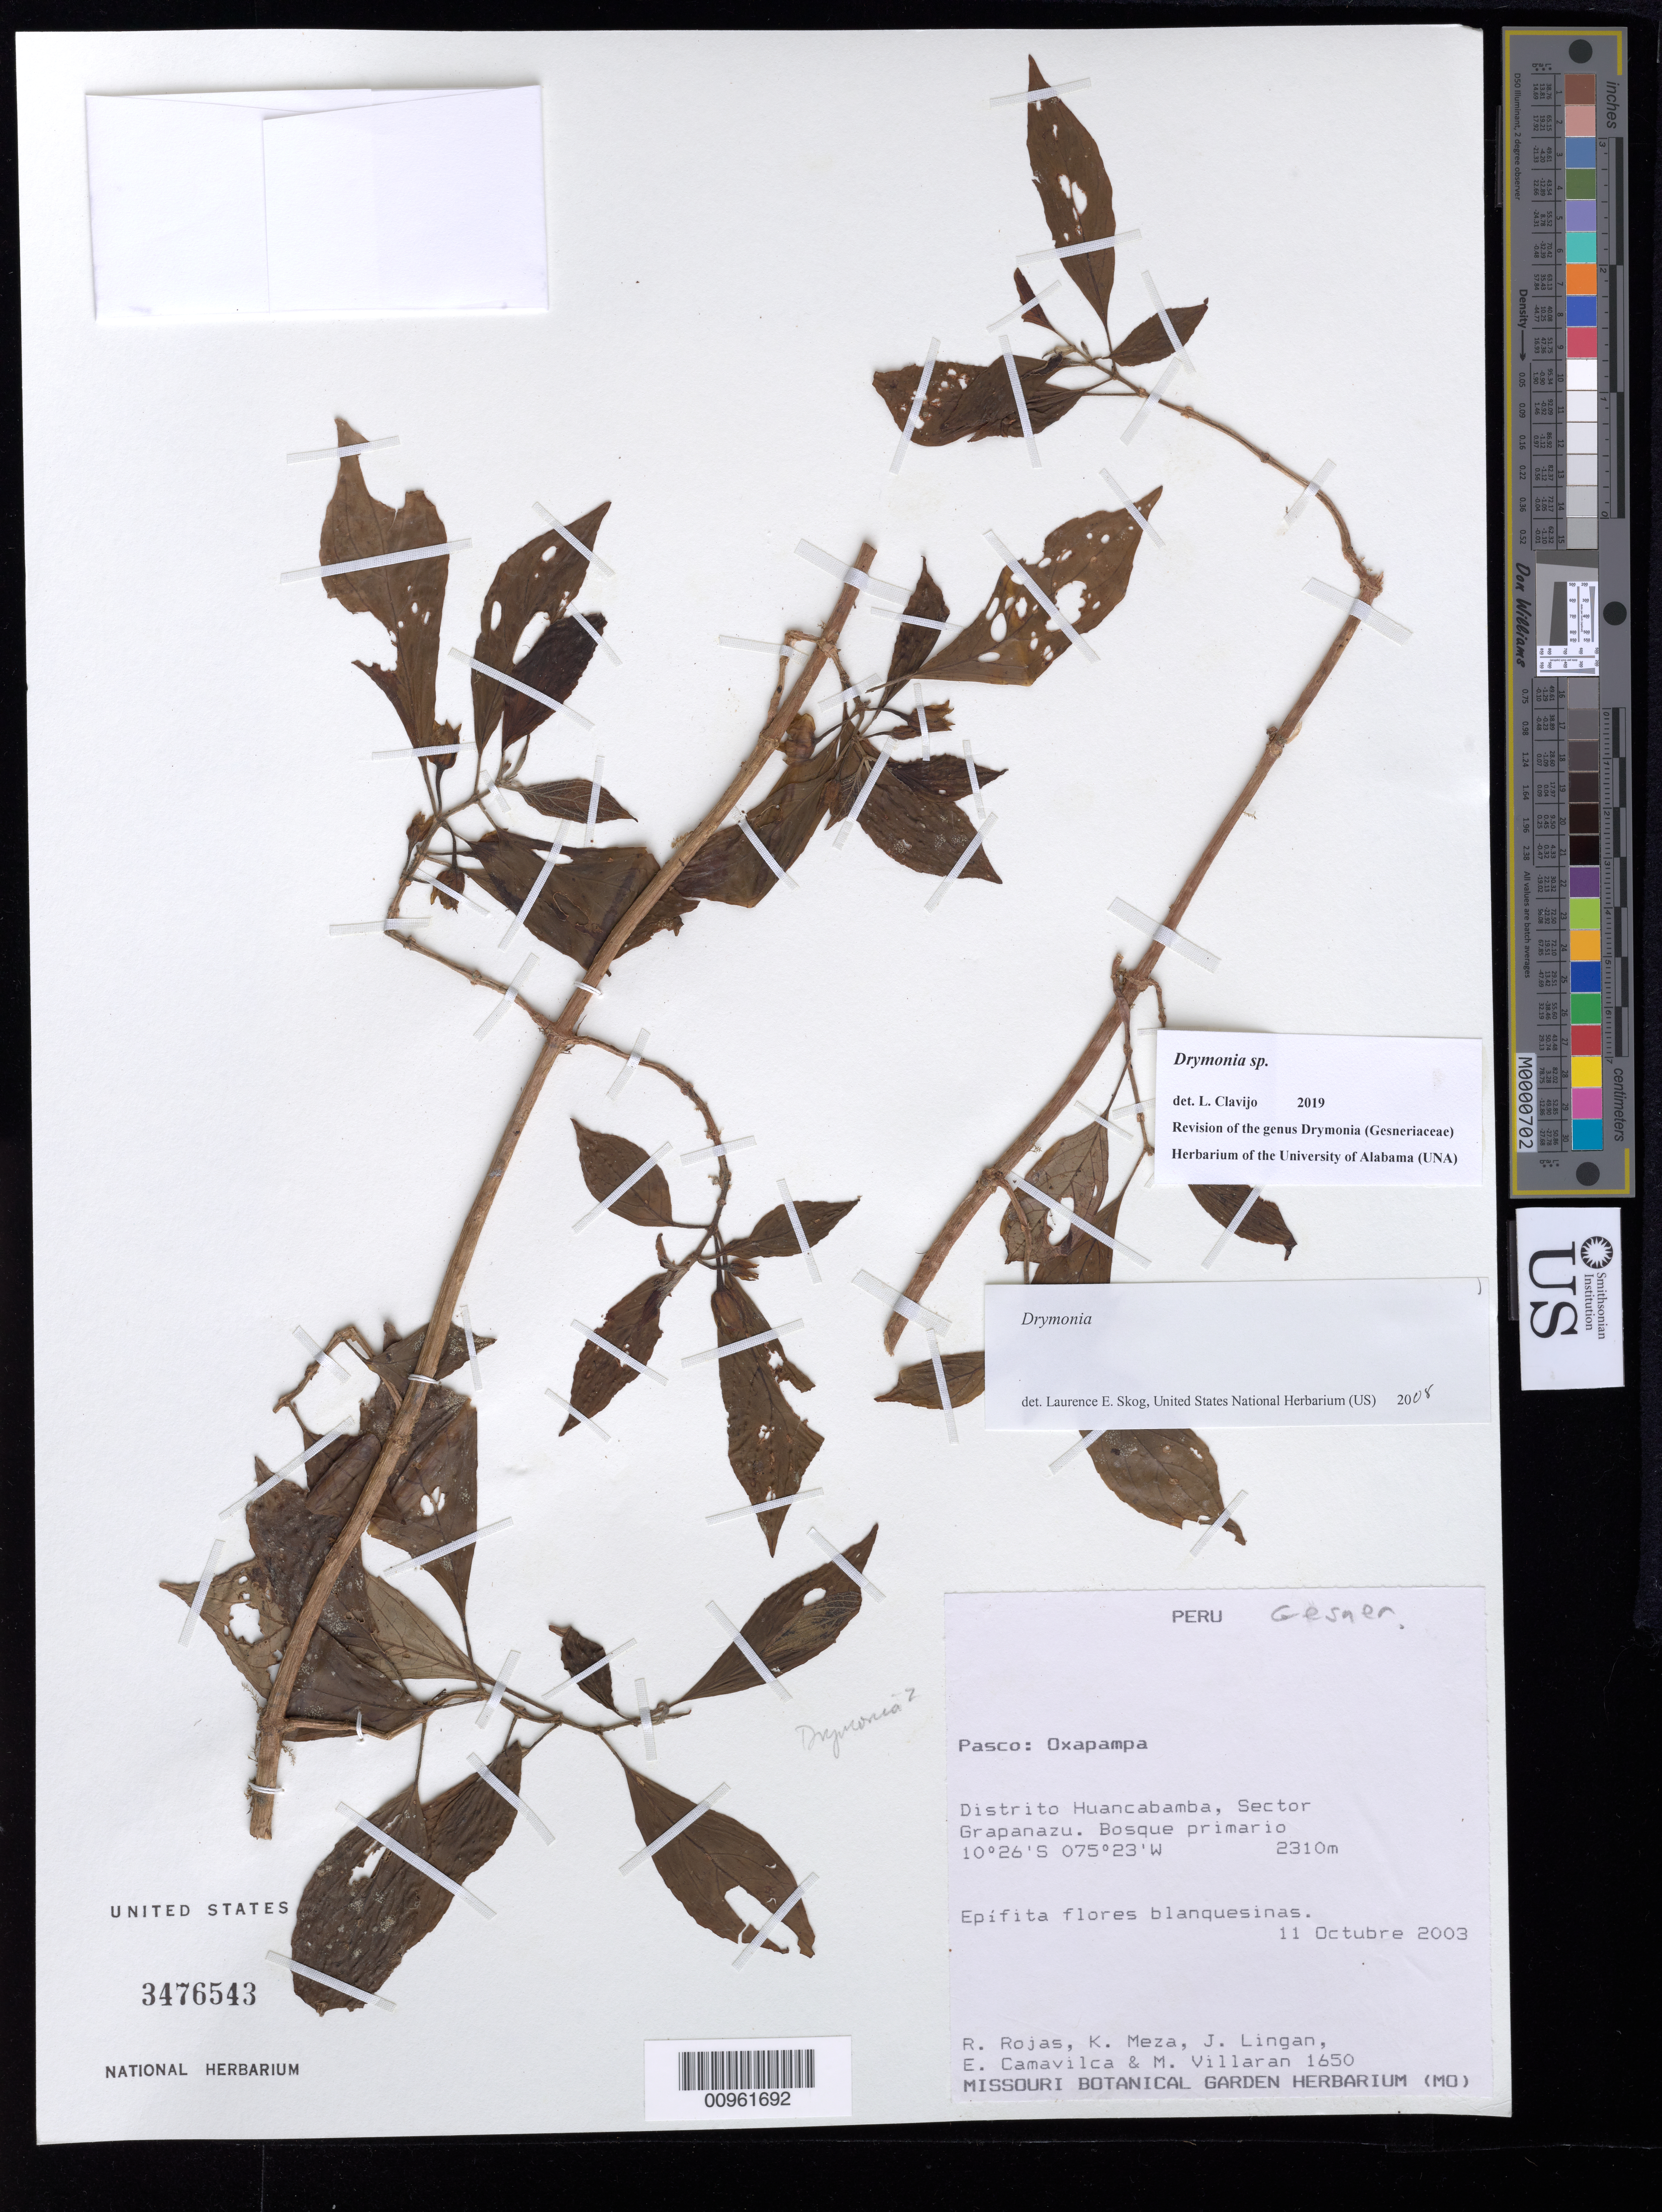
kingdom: Plantae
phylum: Tracheophyta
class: Magnoliopsida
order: Lamiales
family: Gesneriaceae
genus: Drymonia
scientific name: Drymonia vasquezii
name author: R. Rojas & Pinche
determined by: Skog, Laurence E.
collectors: R. Rojas & et al.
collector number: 1650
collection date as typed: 11 Oct 2003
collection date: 2003-10-11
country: Peru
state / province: Pasco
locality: Pasco: Oxapampa. Distrito Huancabamba, Sector Grapanazu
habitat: Bosque primario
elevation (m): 2310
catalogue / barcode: US 3476543